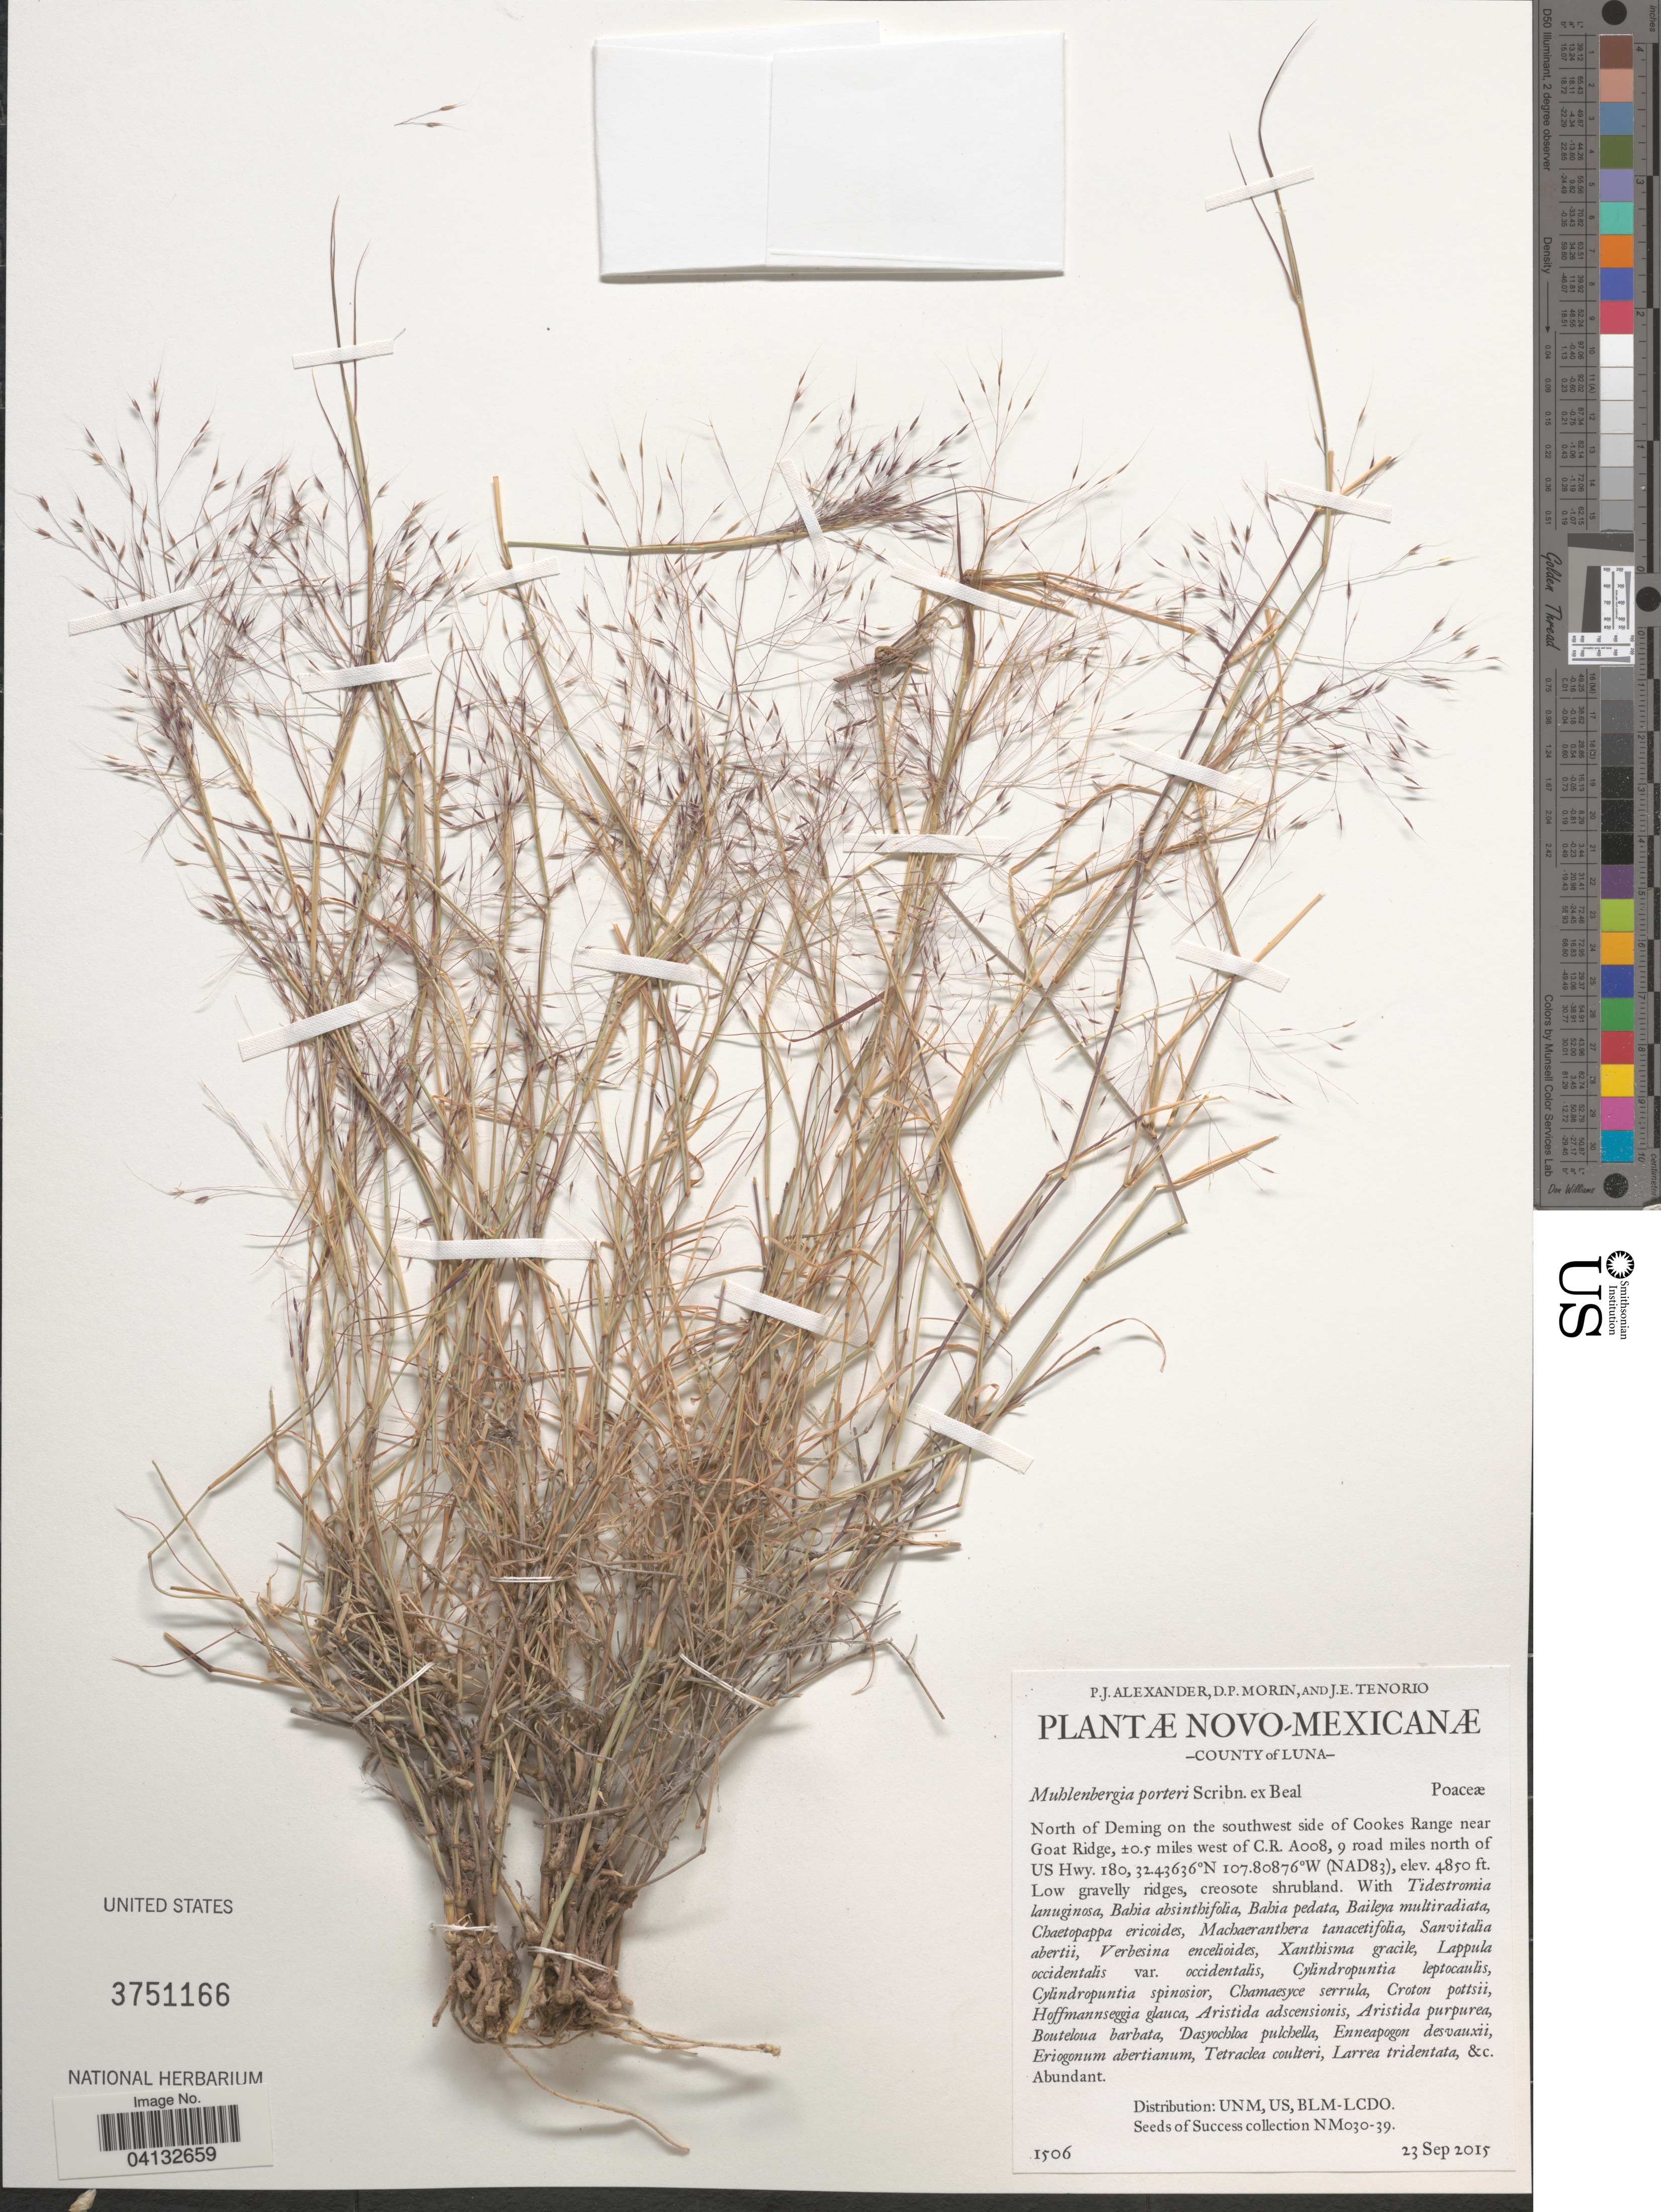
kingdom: Plantae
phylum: Tracheophyta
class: Liliopsida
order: Poales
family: Poaceae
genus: Muhlenbergia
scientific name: Muhlenbergia porteri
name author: Scribn. in W.J. Beal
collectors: P. Alexander, D. Morin & J. Tenorio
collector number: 1506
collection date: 2015-09-23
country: United States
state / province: New Mexico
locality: County of Luna. North of Deming on the southwest side of Cookes Range near Goat Ridge, ±0.5 miles west of C.R. A008, 9 road miles north of US Hwy. 180.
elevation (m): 1478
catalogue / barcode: US 3751166